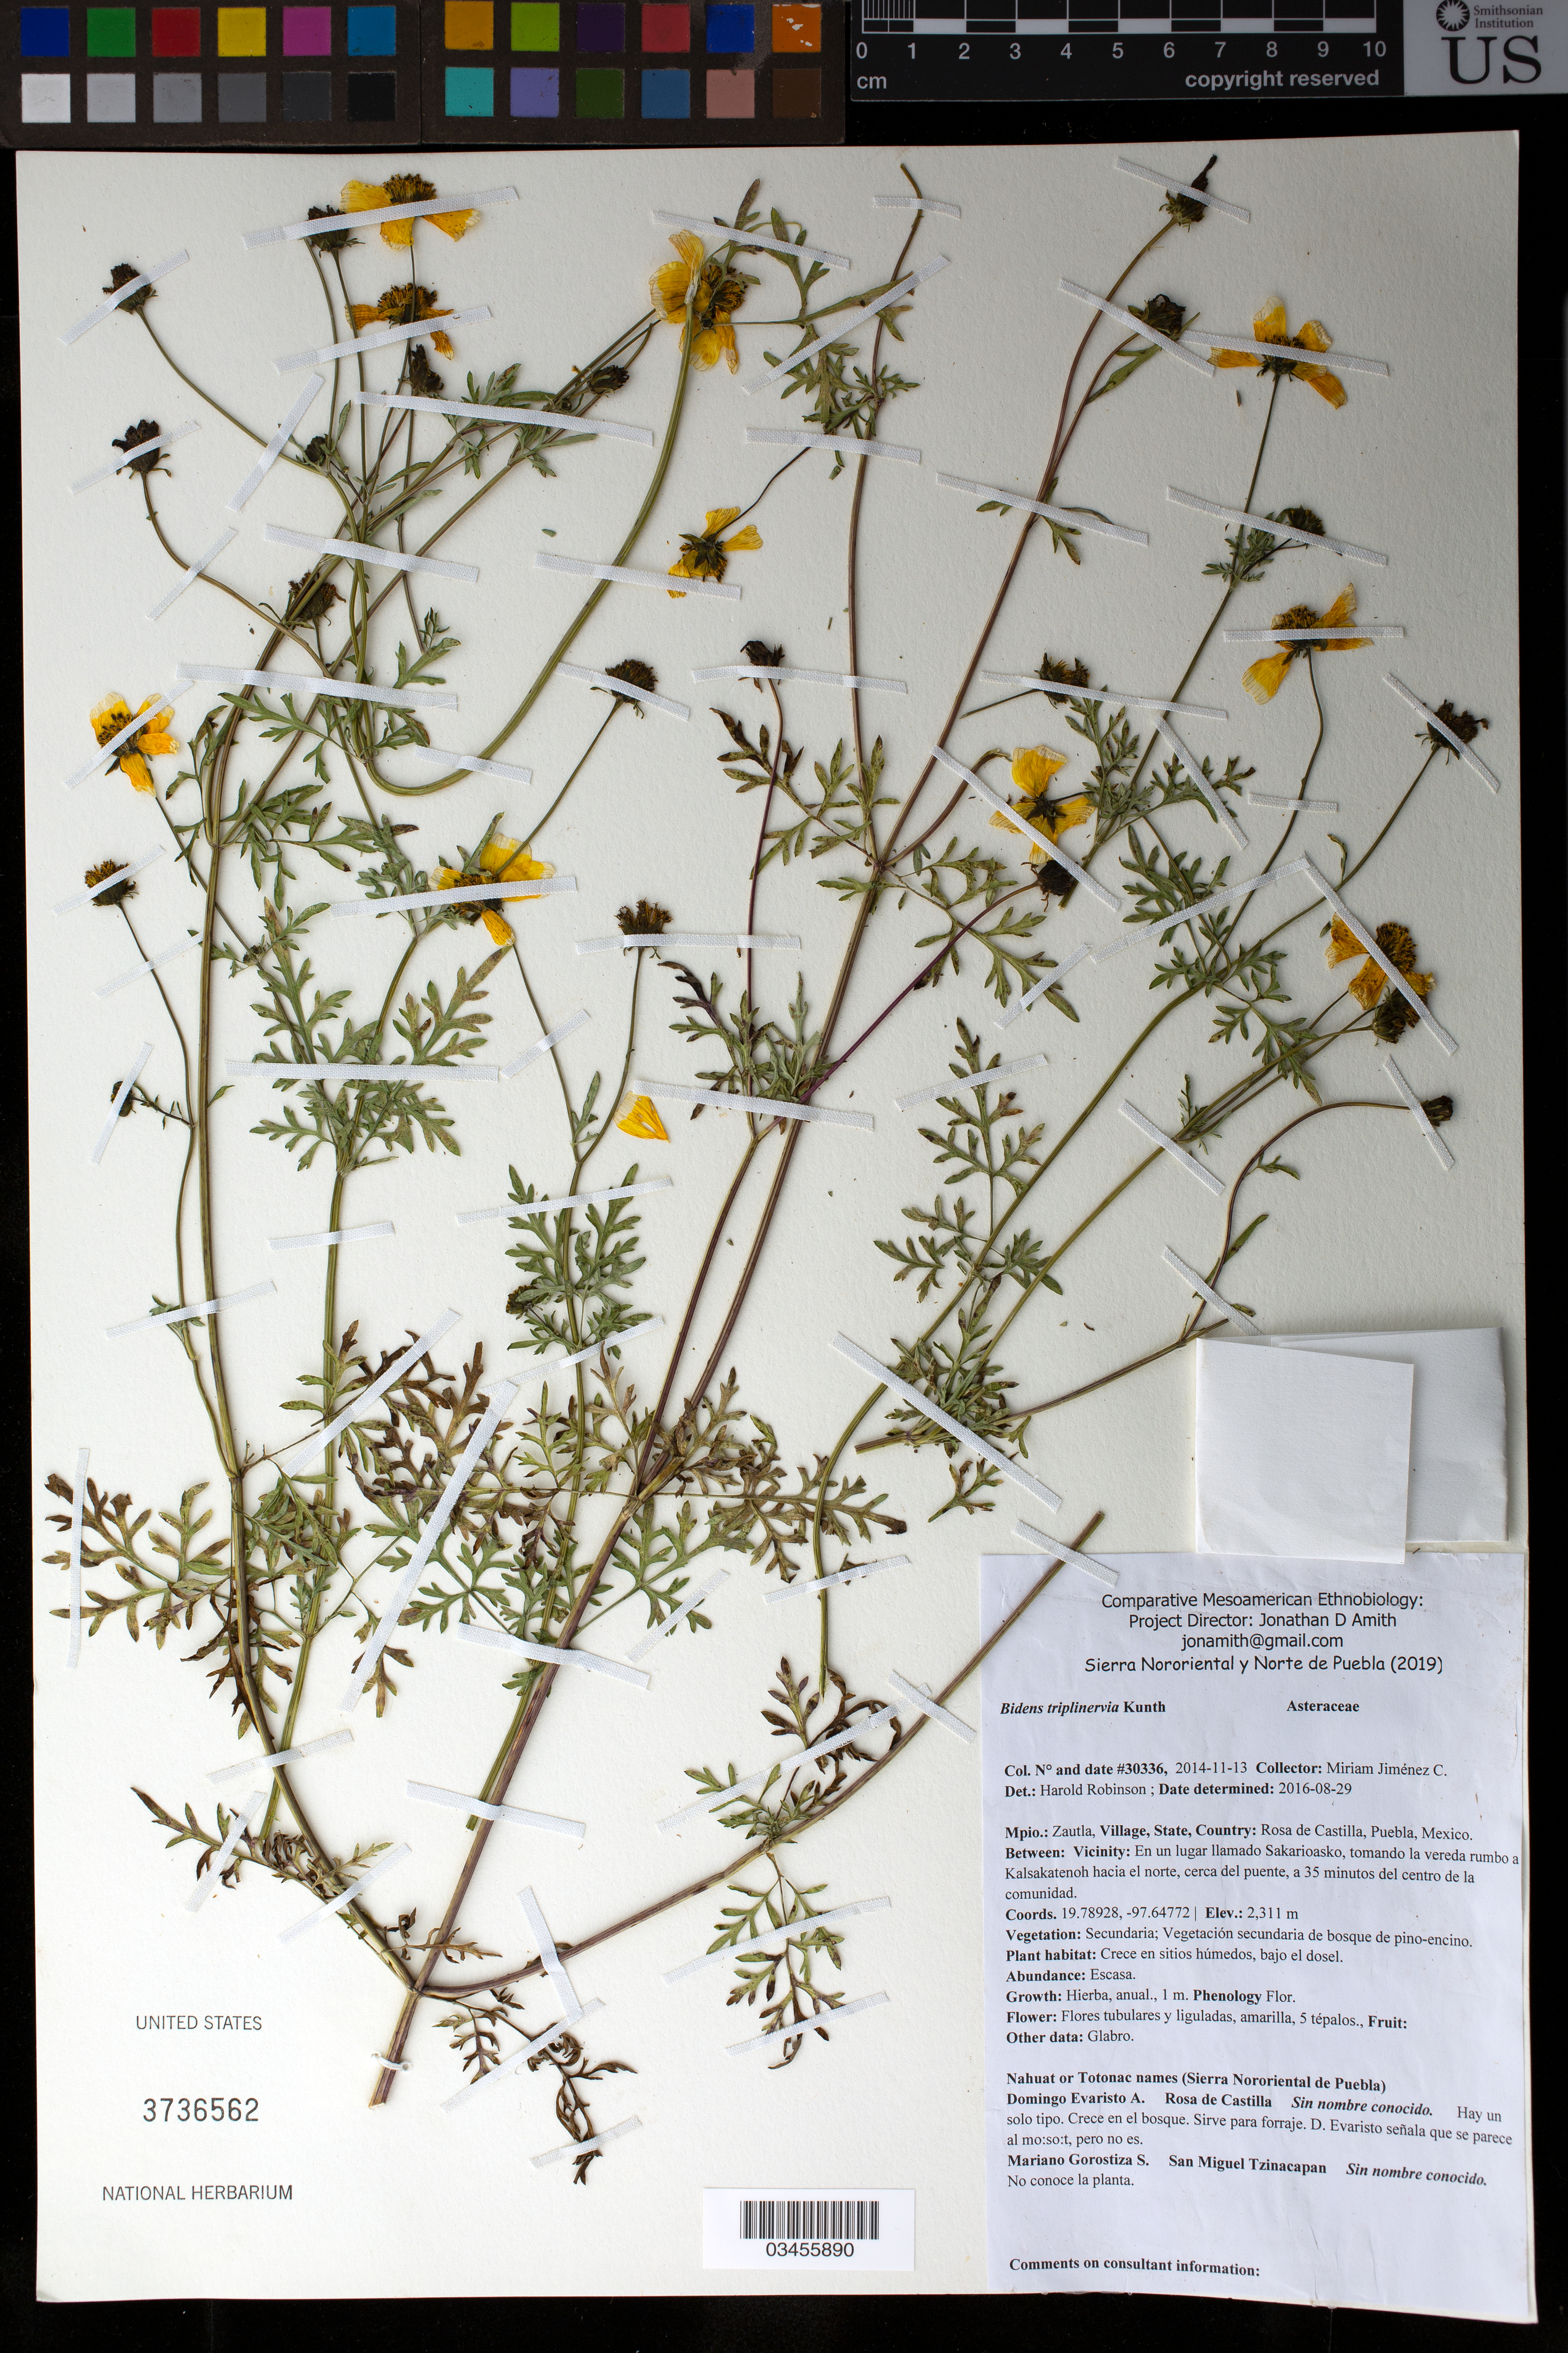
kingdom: Plantae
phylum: Tracheophyta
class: Magnoliopsida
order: Asterales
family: Asteraceae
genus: Bidens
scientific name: Bidens triplinervia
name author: Kunth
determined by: Robinson, Harold E., (US)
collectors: M. Jiménez Chimil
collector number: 30336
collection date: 2014-11-13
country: México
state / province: Puebla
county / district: Zautla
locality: PUEBLO: Rosa de Castilla; LOCALIDAD EXACTA: En Sakarioasko, tomando la vereda rumbo a Kalsakatenoh hacia el norte, cerca del puente, a 35 minutos del centro de la comunidad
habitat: Vegetación secundaria de bosque de pino-encino; en sitios húmedos, bajo el dosel.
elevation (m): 2311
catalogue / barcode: US 3736562